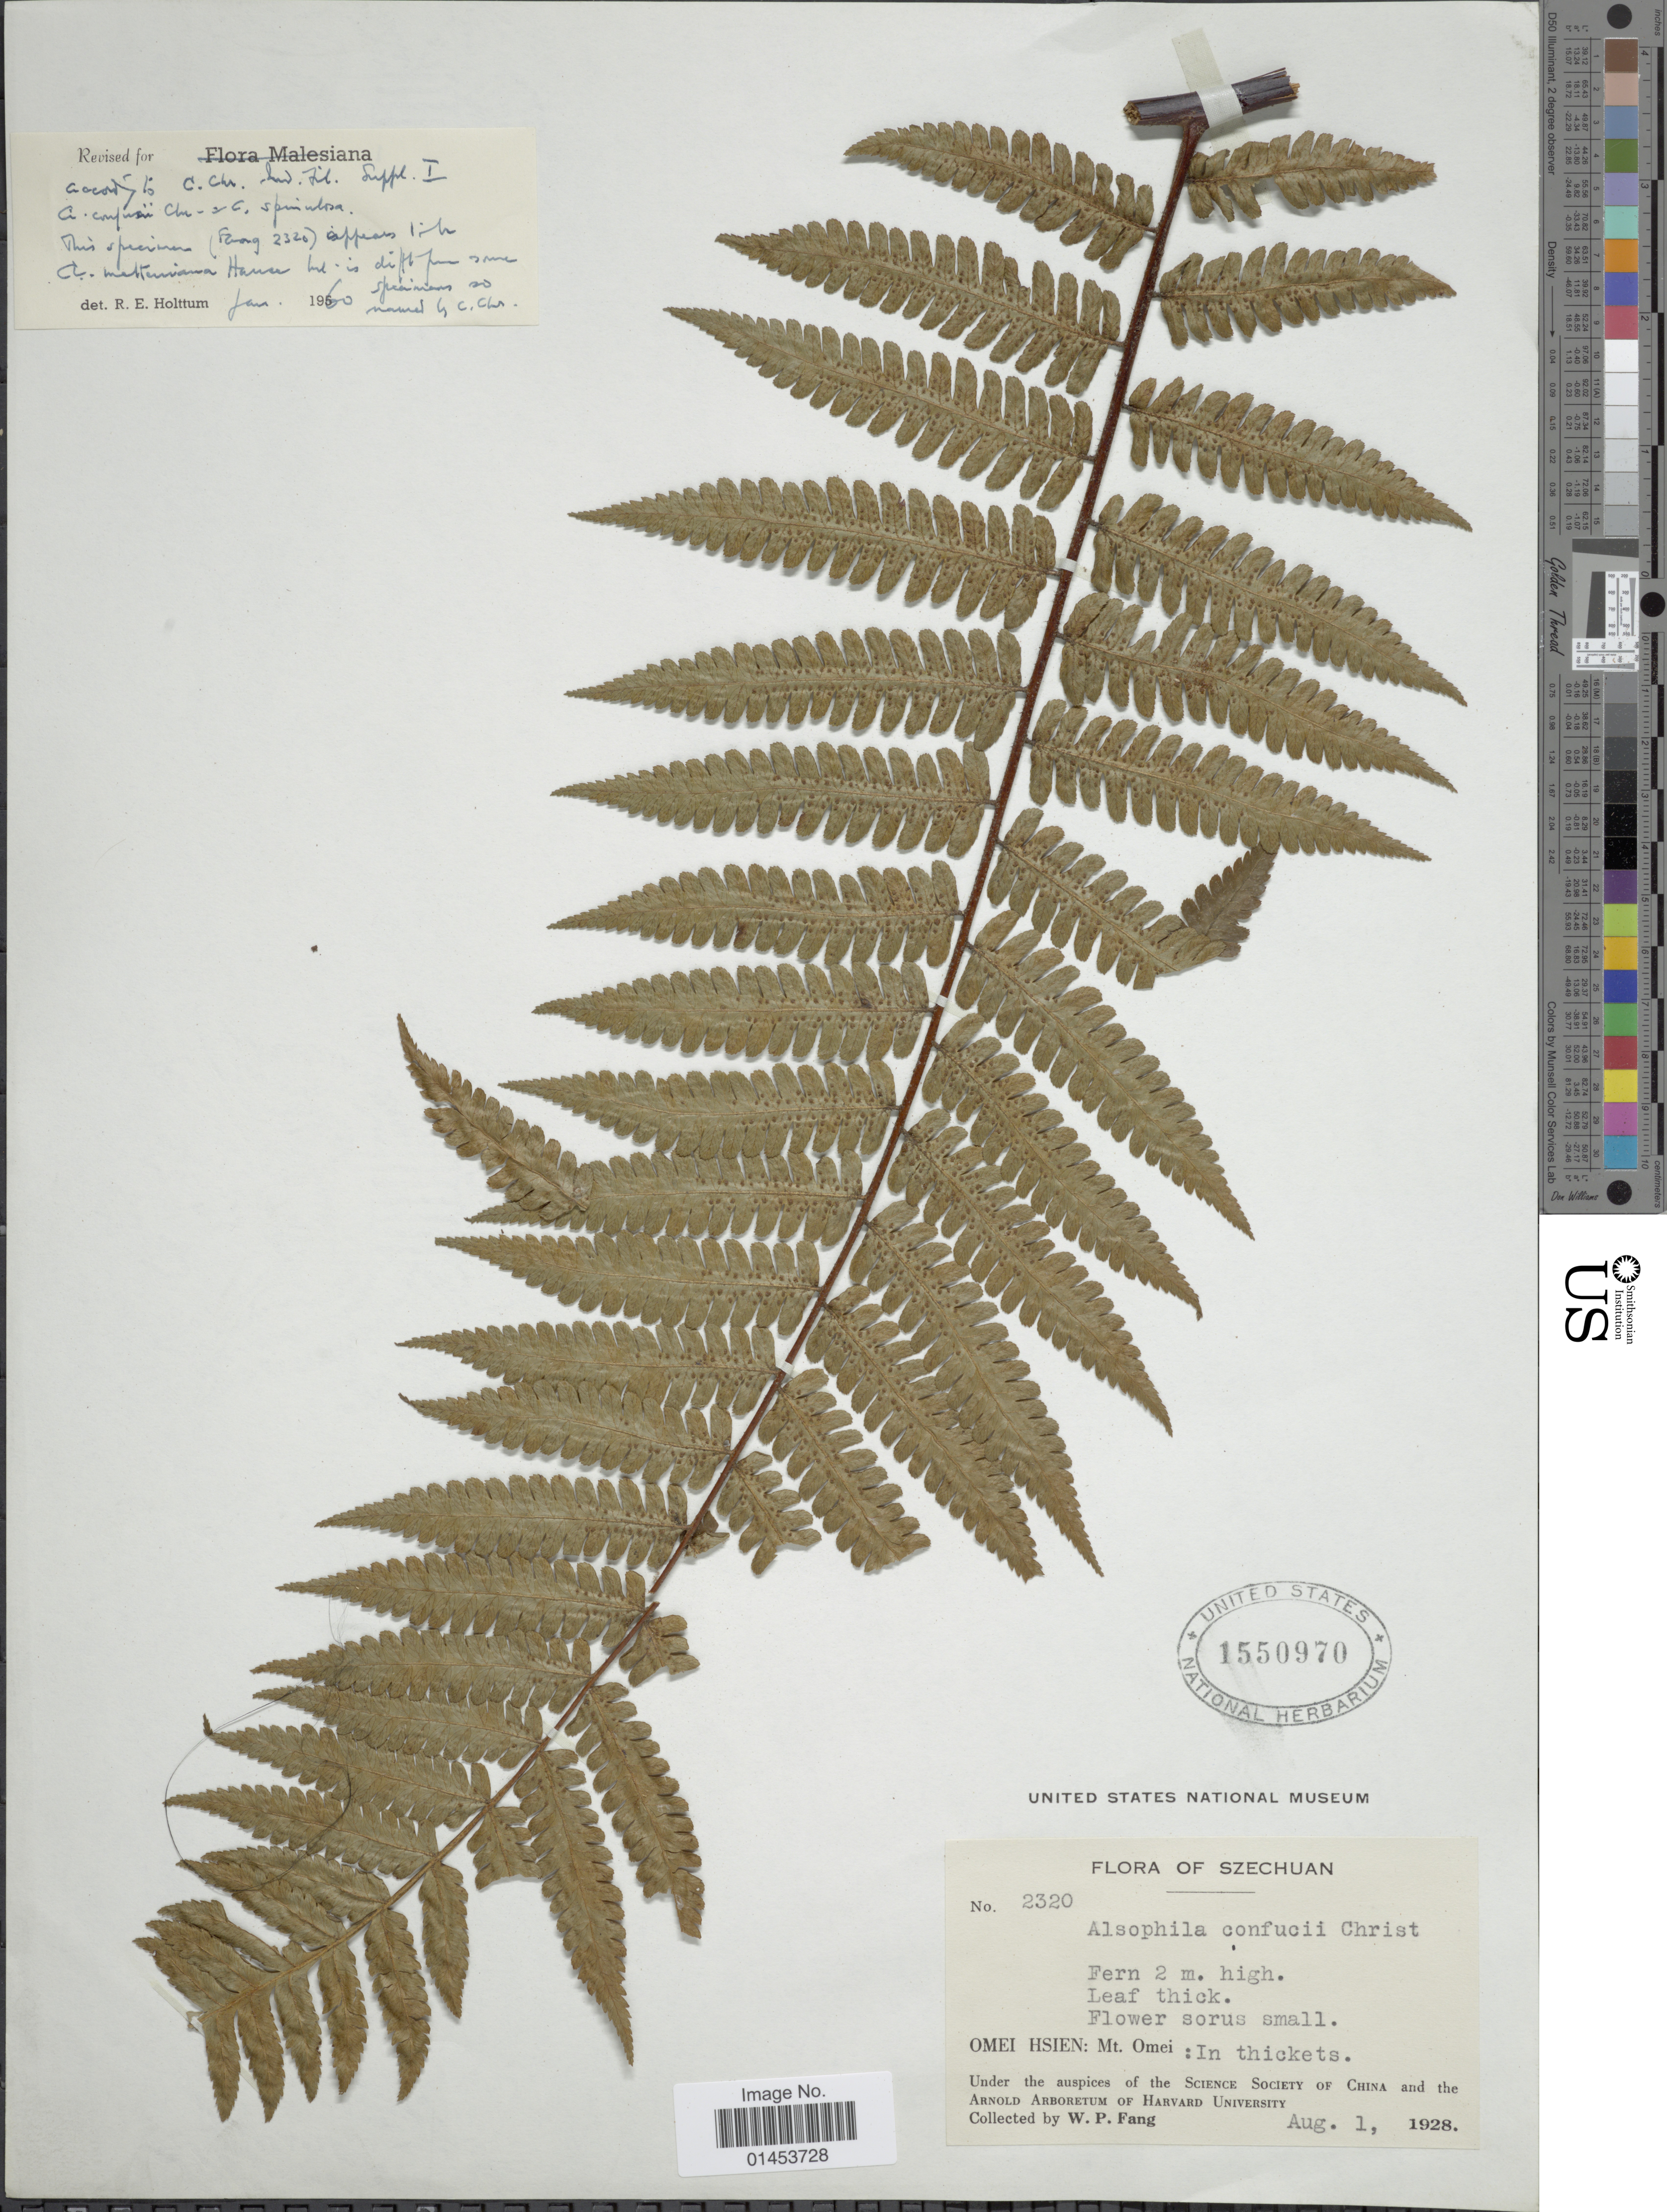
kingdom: Plantae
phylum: Tracheophyta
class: Polypodiopsida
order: Cyatheales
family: Cyatheaceae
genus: Cyathea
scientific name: Cyathea spinulosa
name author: Wall. ex Hook.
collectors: W. P. Fang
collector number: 2320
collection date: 1928-08-01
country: China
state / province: Sichuan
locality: Szechuan, Omeo Hsien: Mt. Omei: in thickets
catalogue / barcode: US 1550970